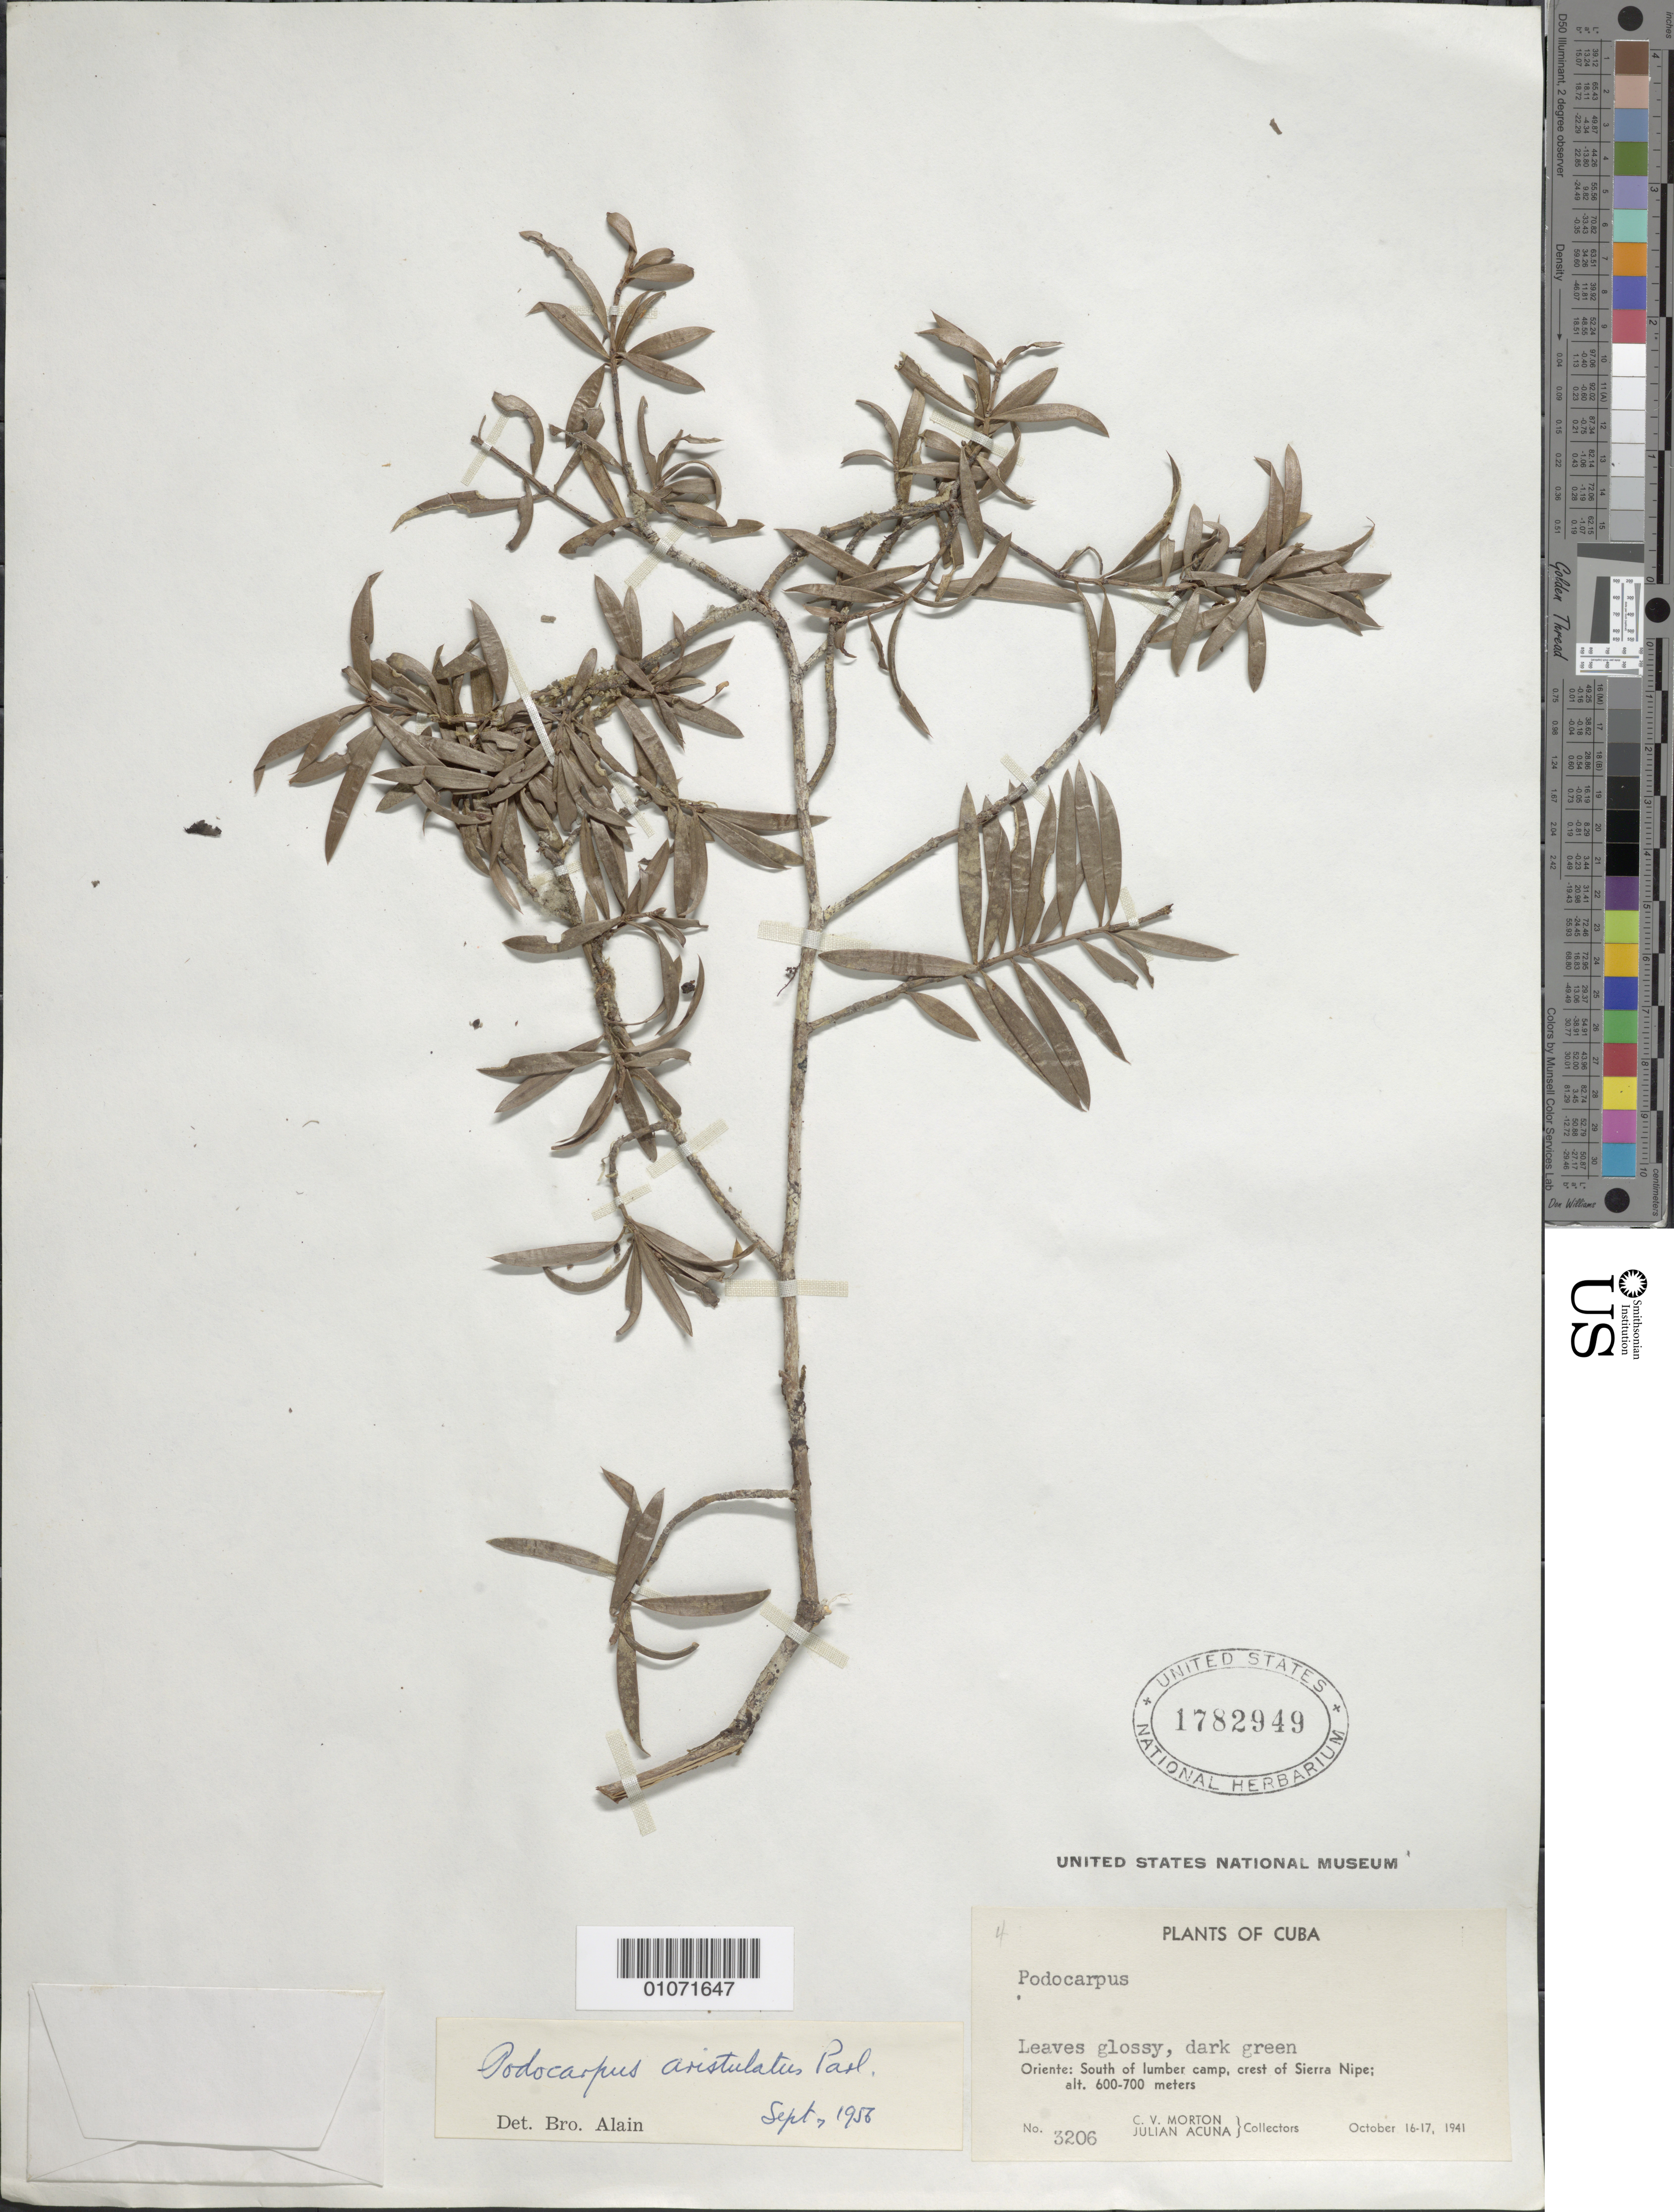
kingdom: Plantae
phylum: Tracheophyta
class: Pinopsida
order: Pinales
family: Podocarpaceae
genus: Podocarpus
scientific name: Podocarpus aristulatus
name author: Parl.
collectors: C. V. Morton & J. Acuña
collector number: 3206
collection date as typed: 16 Oct 1941 to 17 Oct 1941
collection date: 1941-10-16/1941-10-17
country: Cuba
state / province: Holguín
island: Cuba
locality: Oriente: South of lumber camp Crest of Sierra Nipe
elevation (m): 600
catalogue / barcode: US 1782949